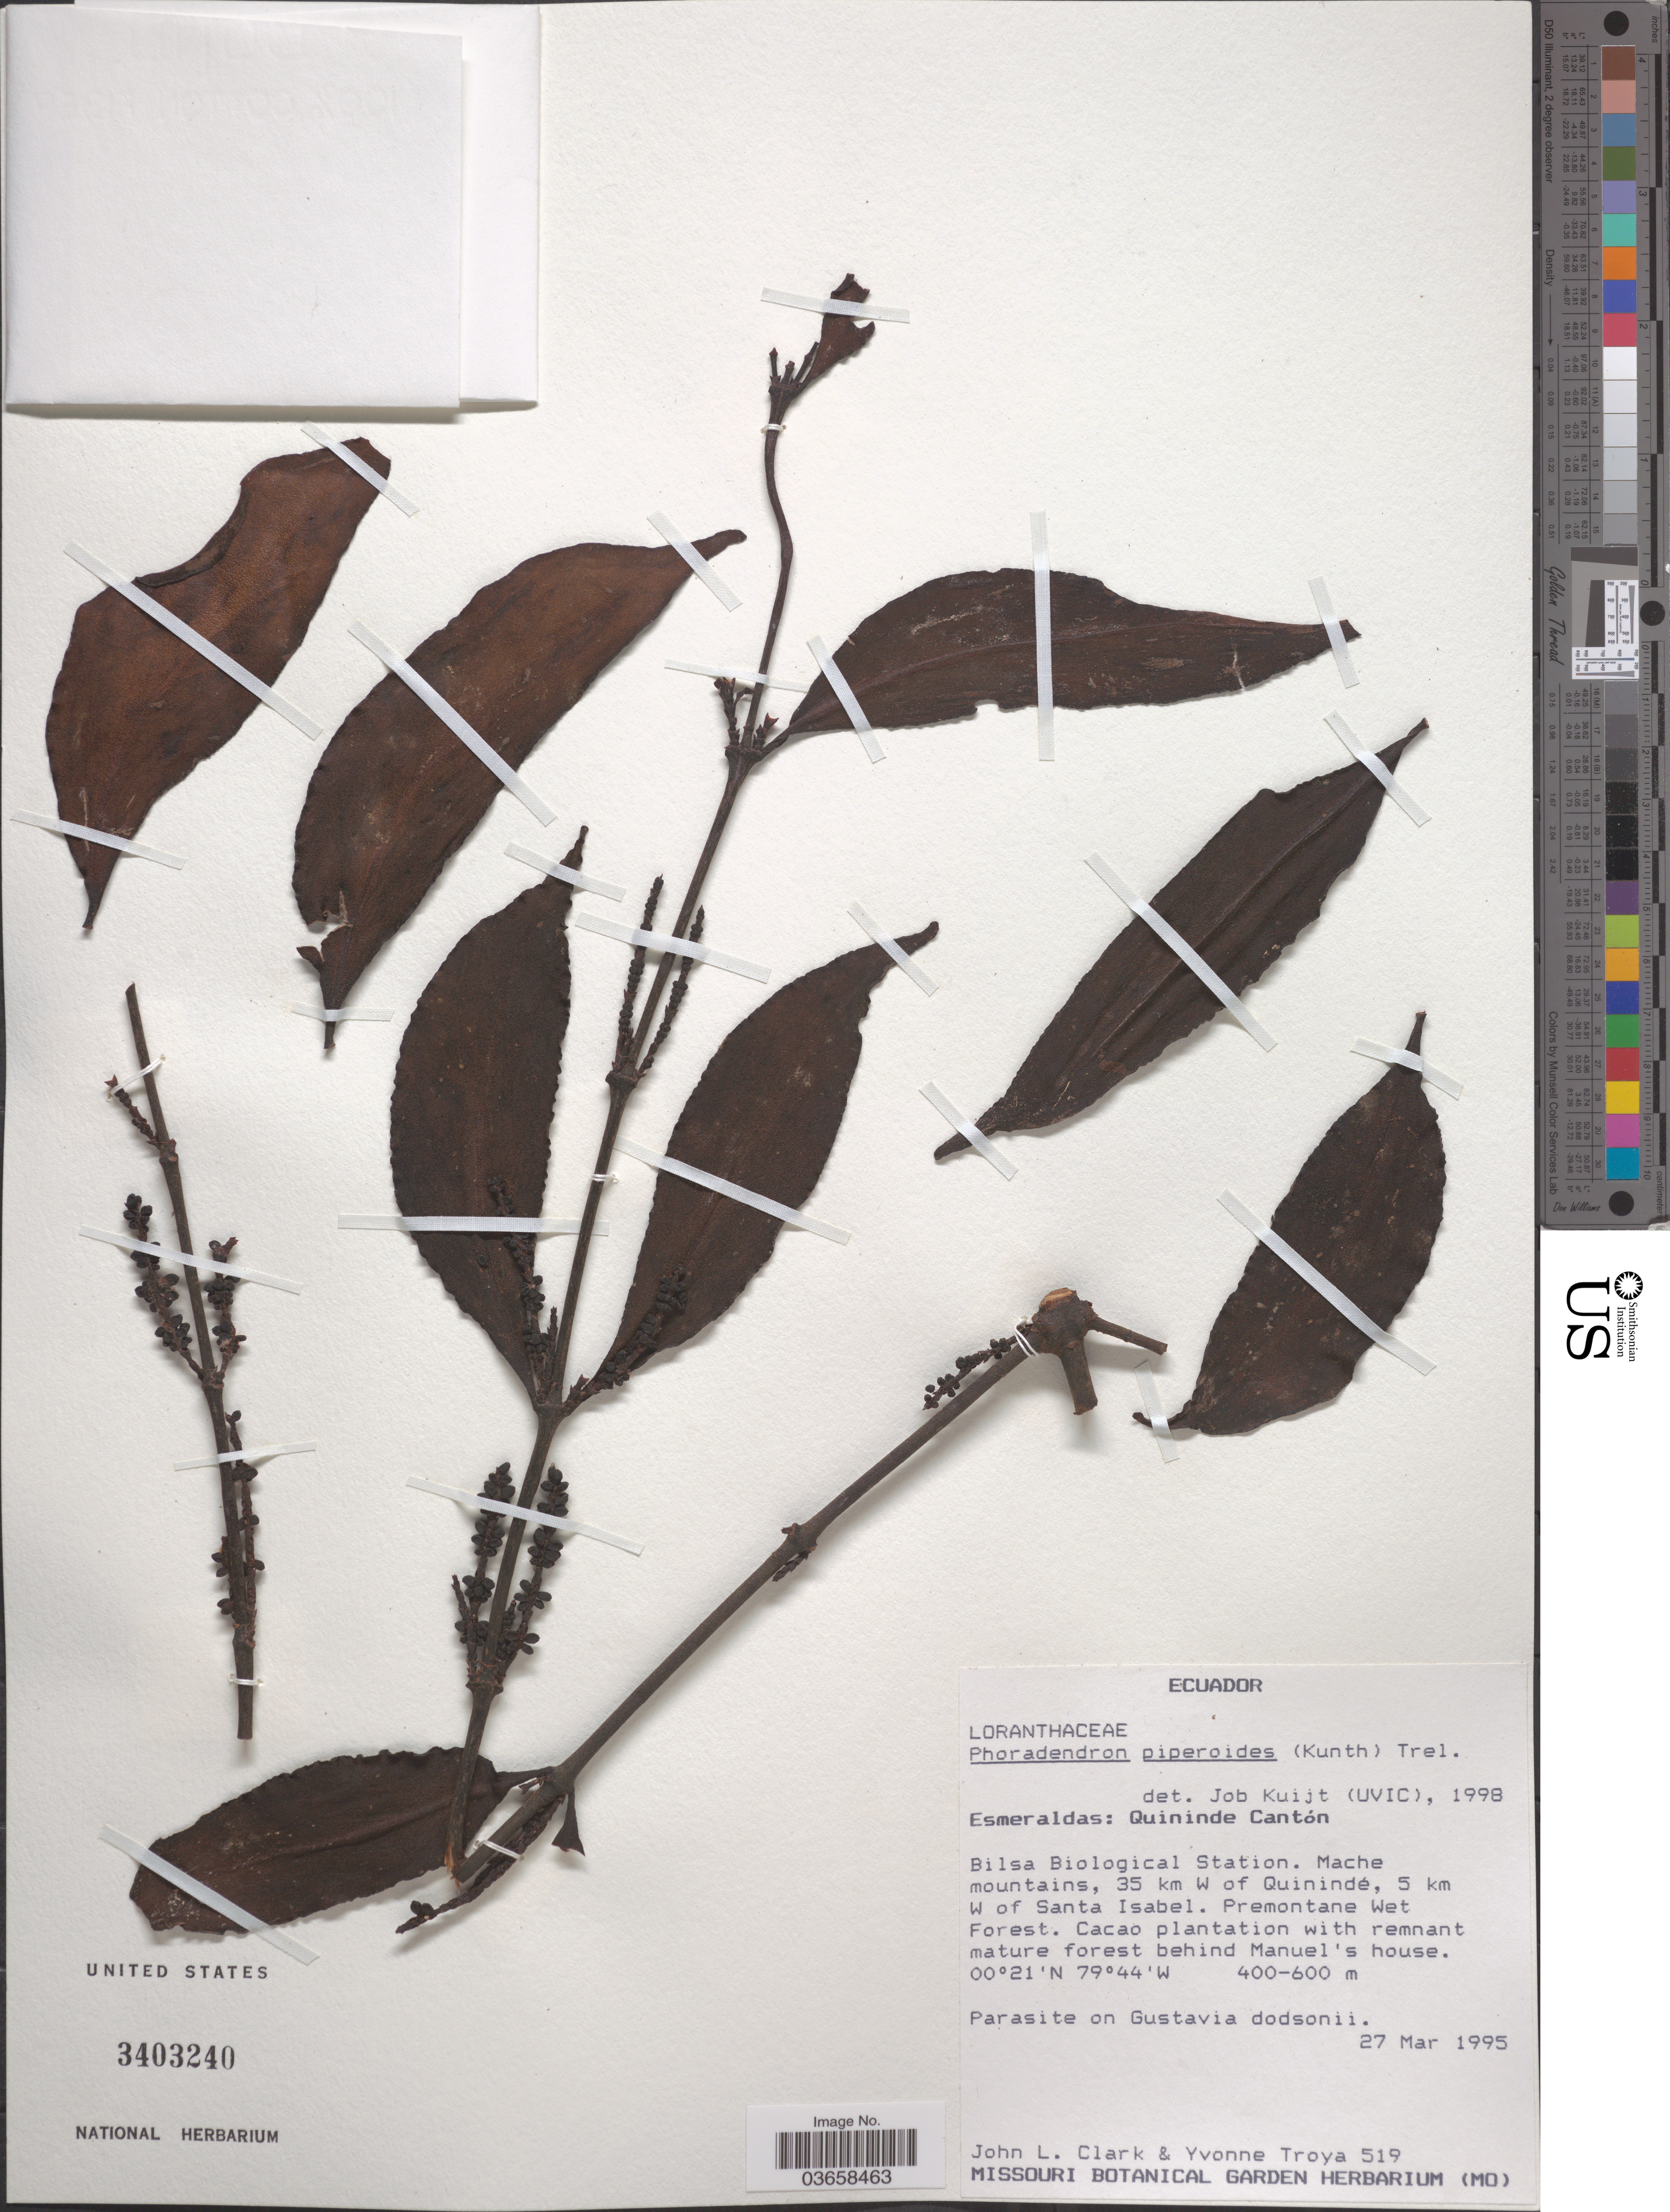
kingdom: Plantae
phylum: Tracheophyta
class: Magnoliopsida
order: Santalales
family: Viscaceae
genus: Phoradendron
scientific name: Phoradendron piperoides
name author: (Kunth) Trel.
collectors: J. L. Clark & Y. Troya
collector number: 519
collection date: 1995-03-27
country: Ecuador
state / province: Esmeraldas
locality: Quininde Cantón. Bilsa Biological Station. Mache mountains, 35 km W of Quinindé, 5 km W of Santa Isabel. Premontane Wet Forest. Cacao plantation with remnant mature forest behind Manuel's house.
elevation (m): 400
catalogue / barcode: US 3403240